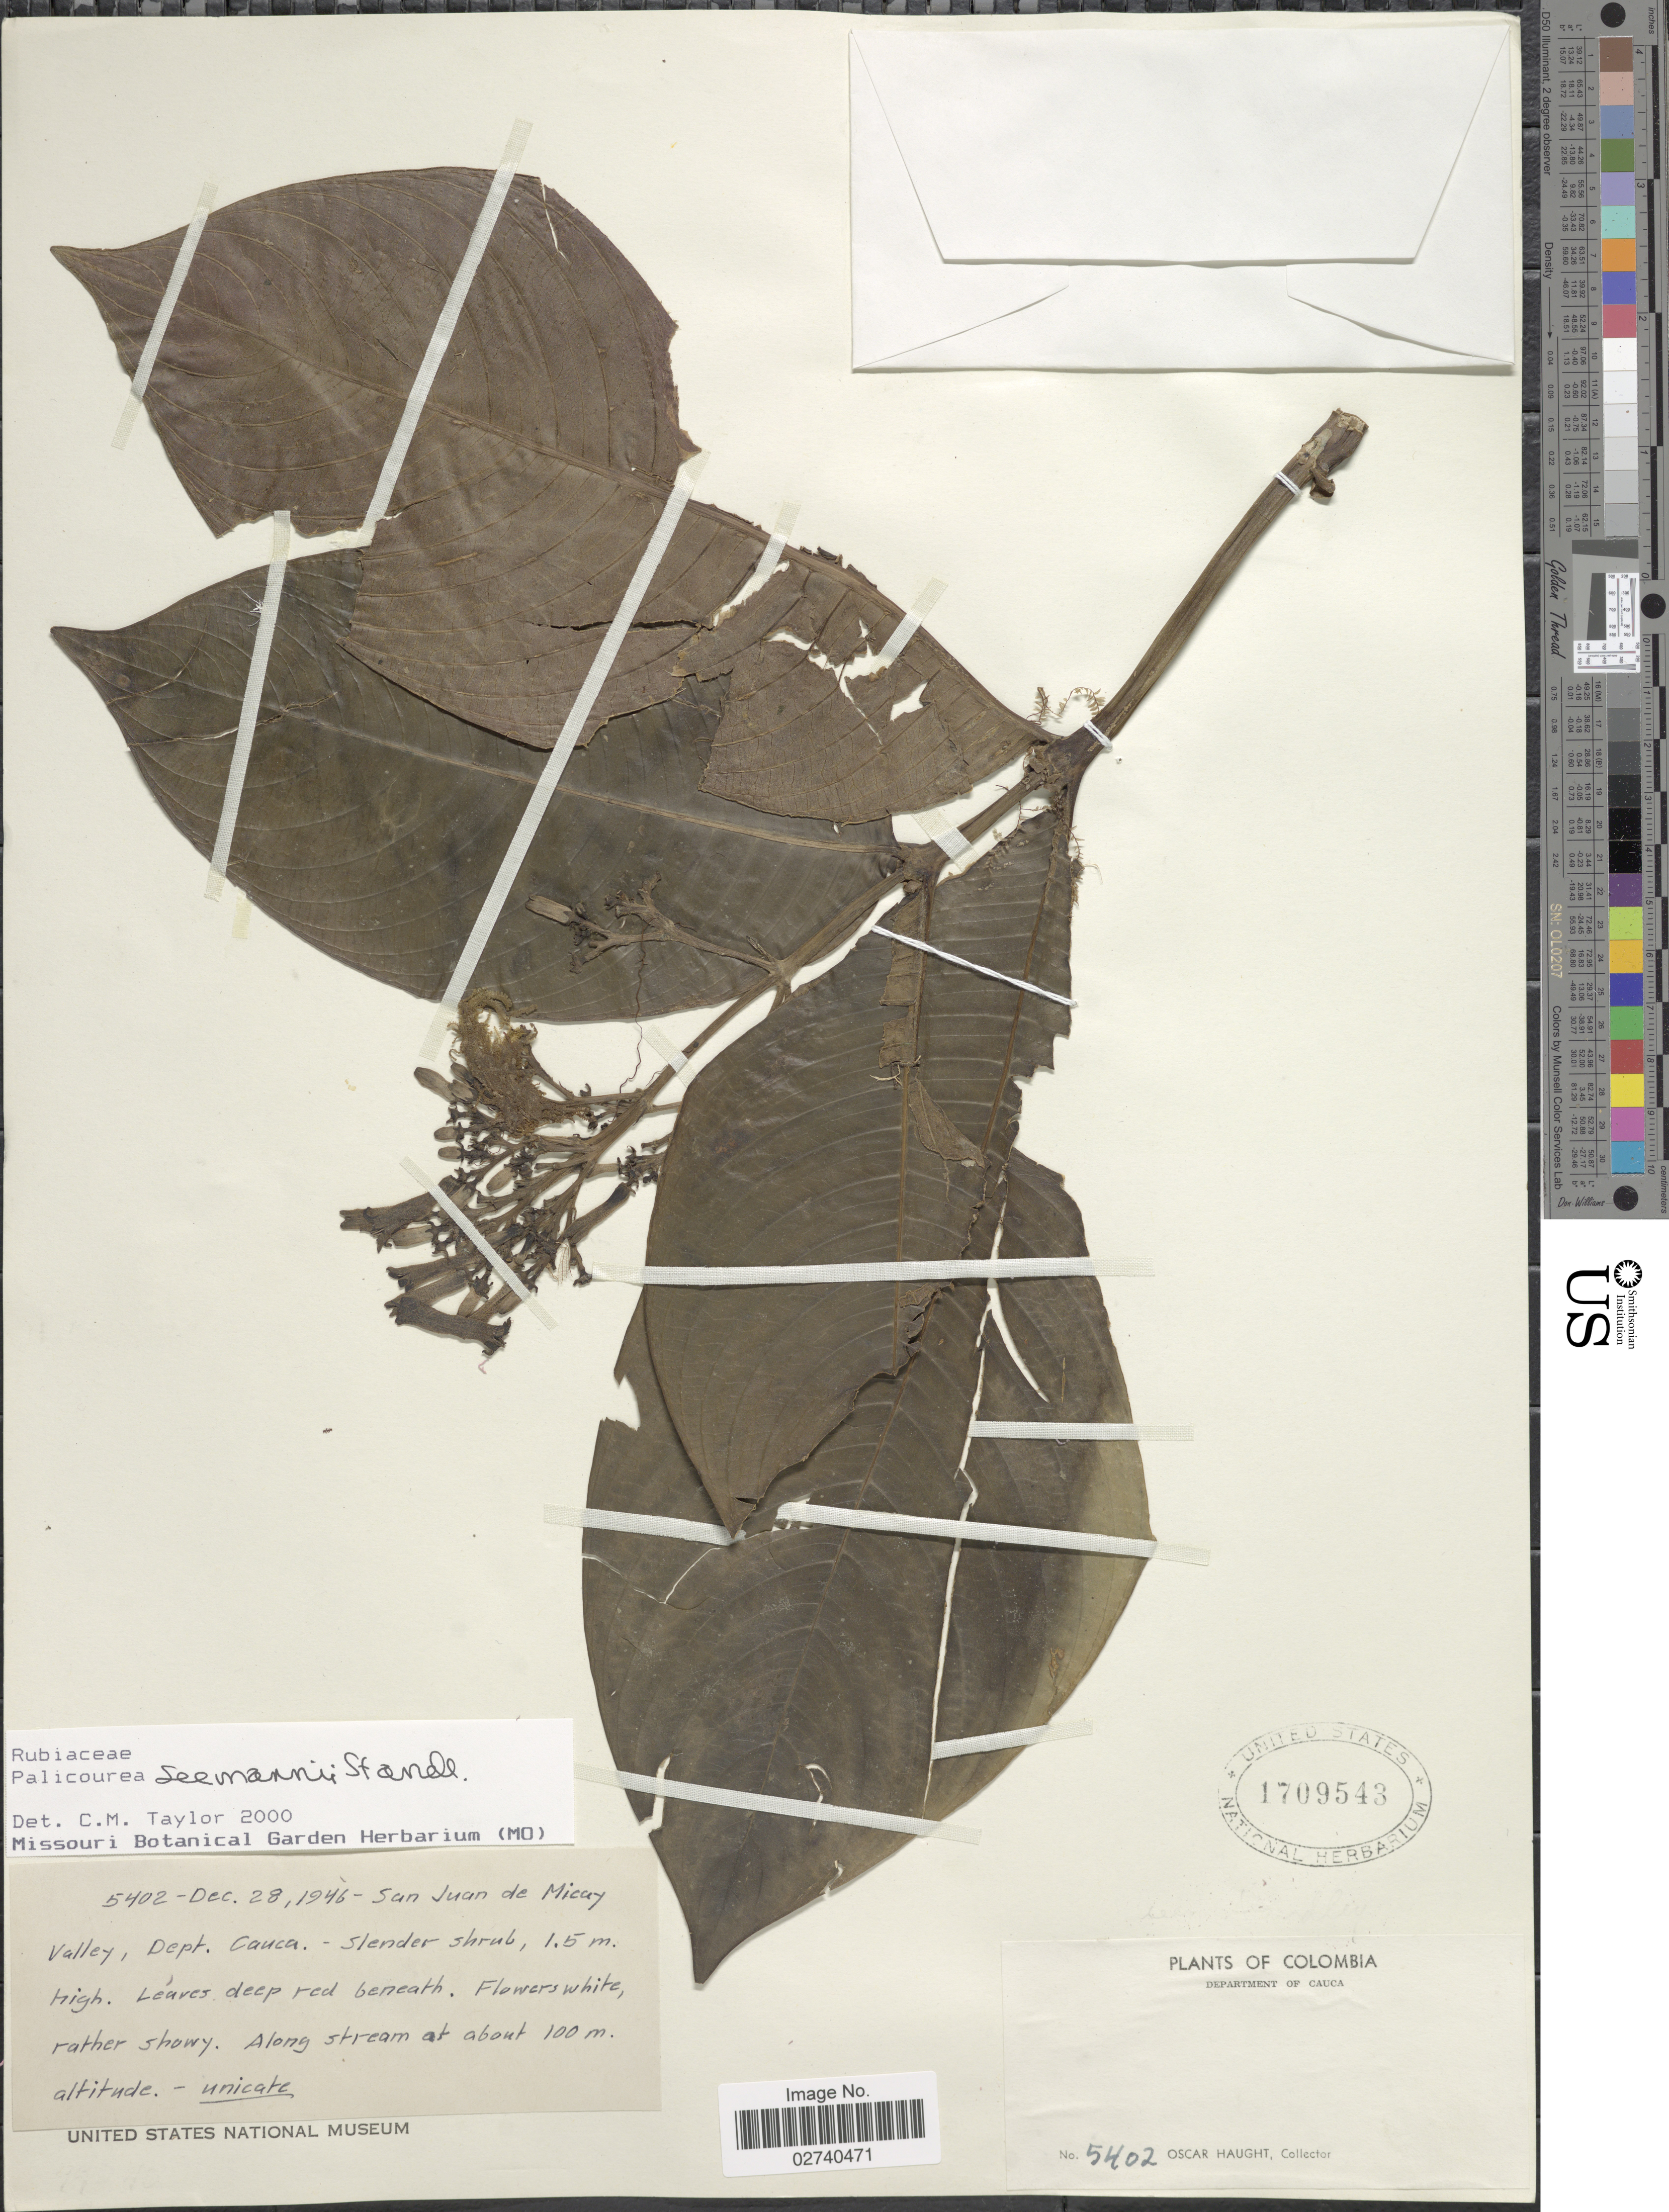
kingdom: Plantae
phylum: Tracheophyta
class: Magnoliopsida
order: Gentianales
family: Rubiaceae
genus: Palicourea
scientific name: Palicourea seemannii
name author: Standl.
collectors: O. Haught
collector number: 5402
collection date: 1946-12-28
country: Colombia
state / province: Cauca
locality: San Juan de Micay Valley, Dept. Cauca.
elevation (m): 100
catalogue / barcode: US 1709543